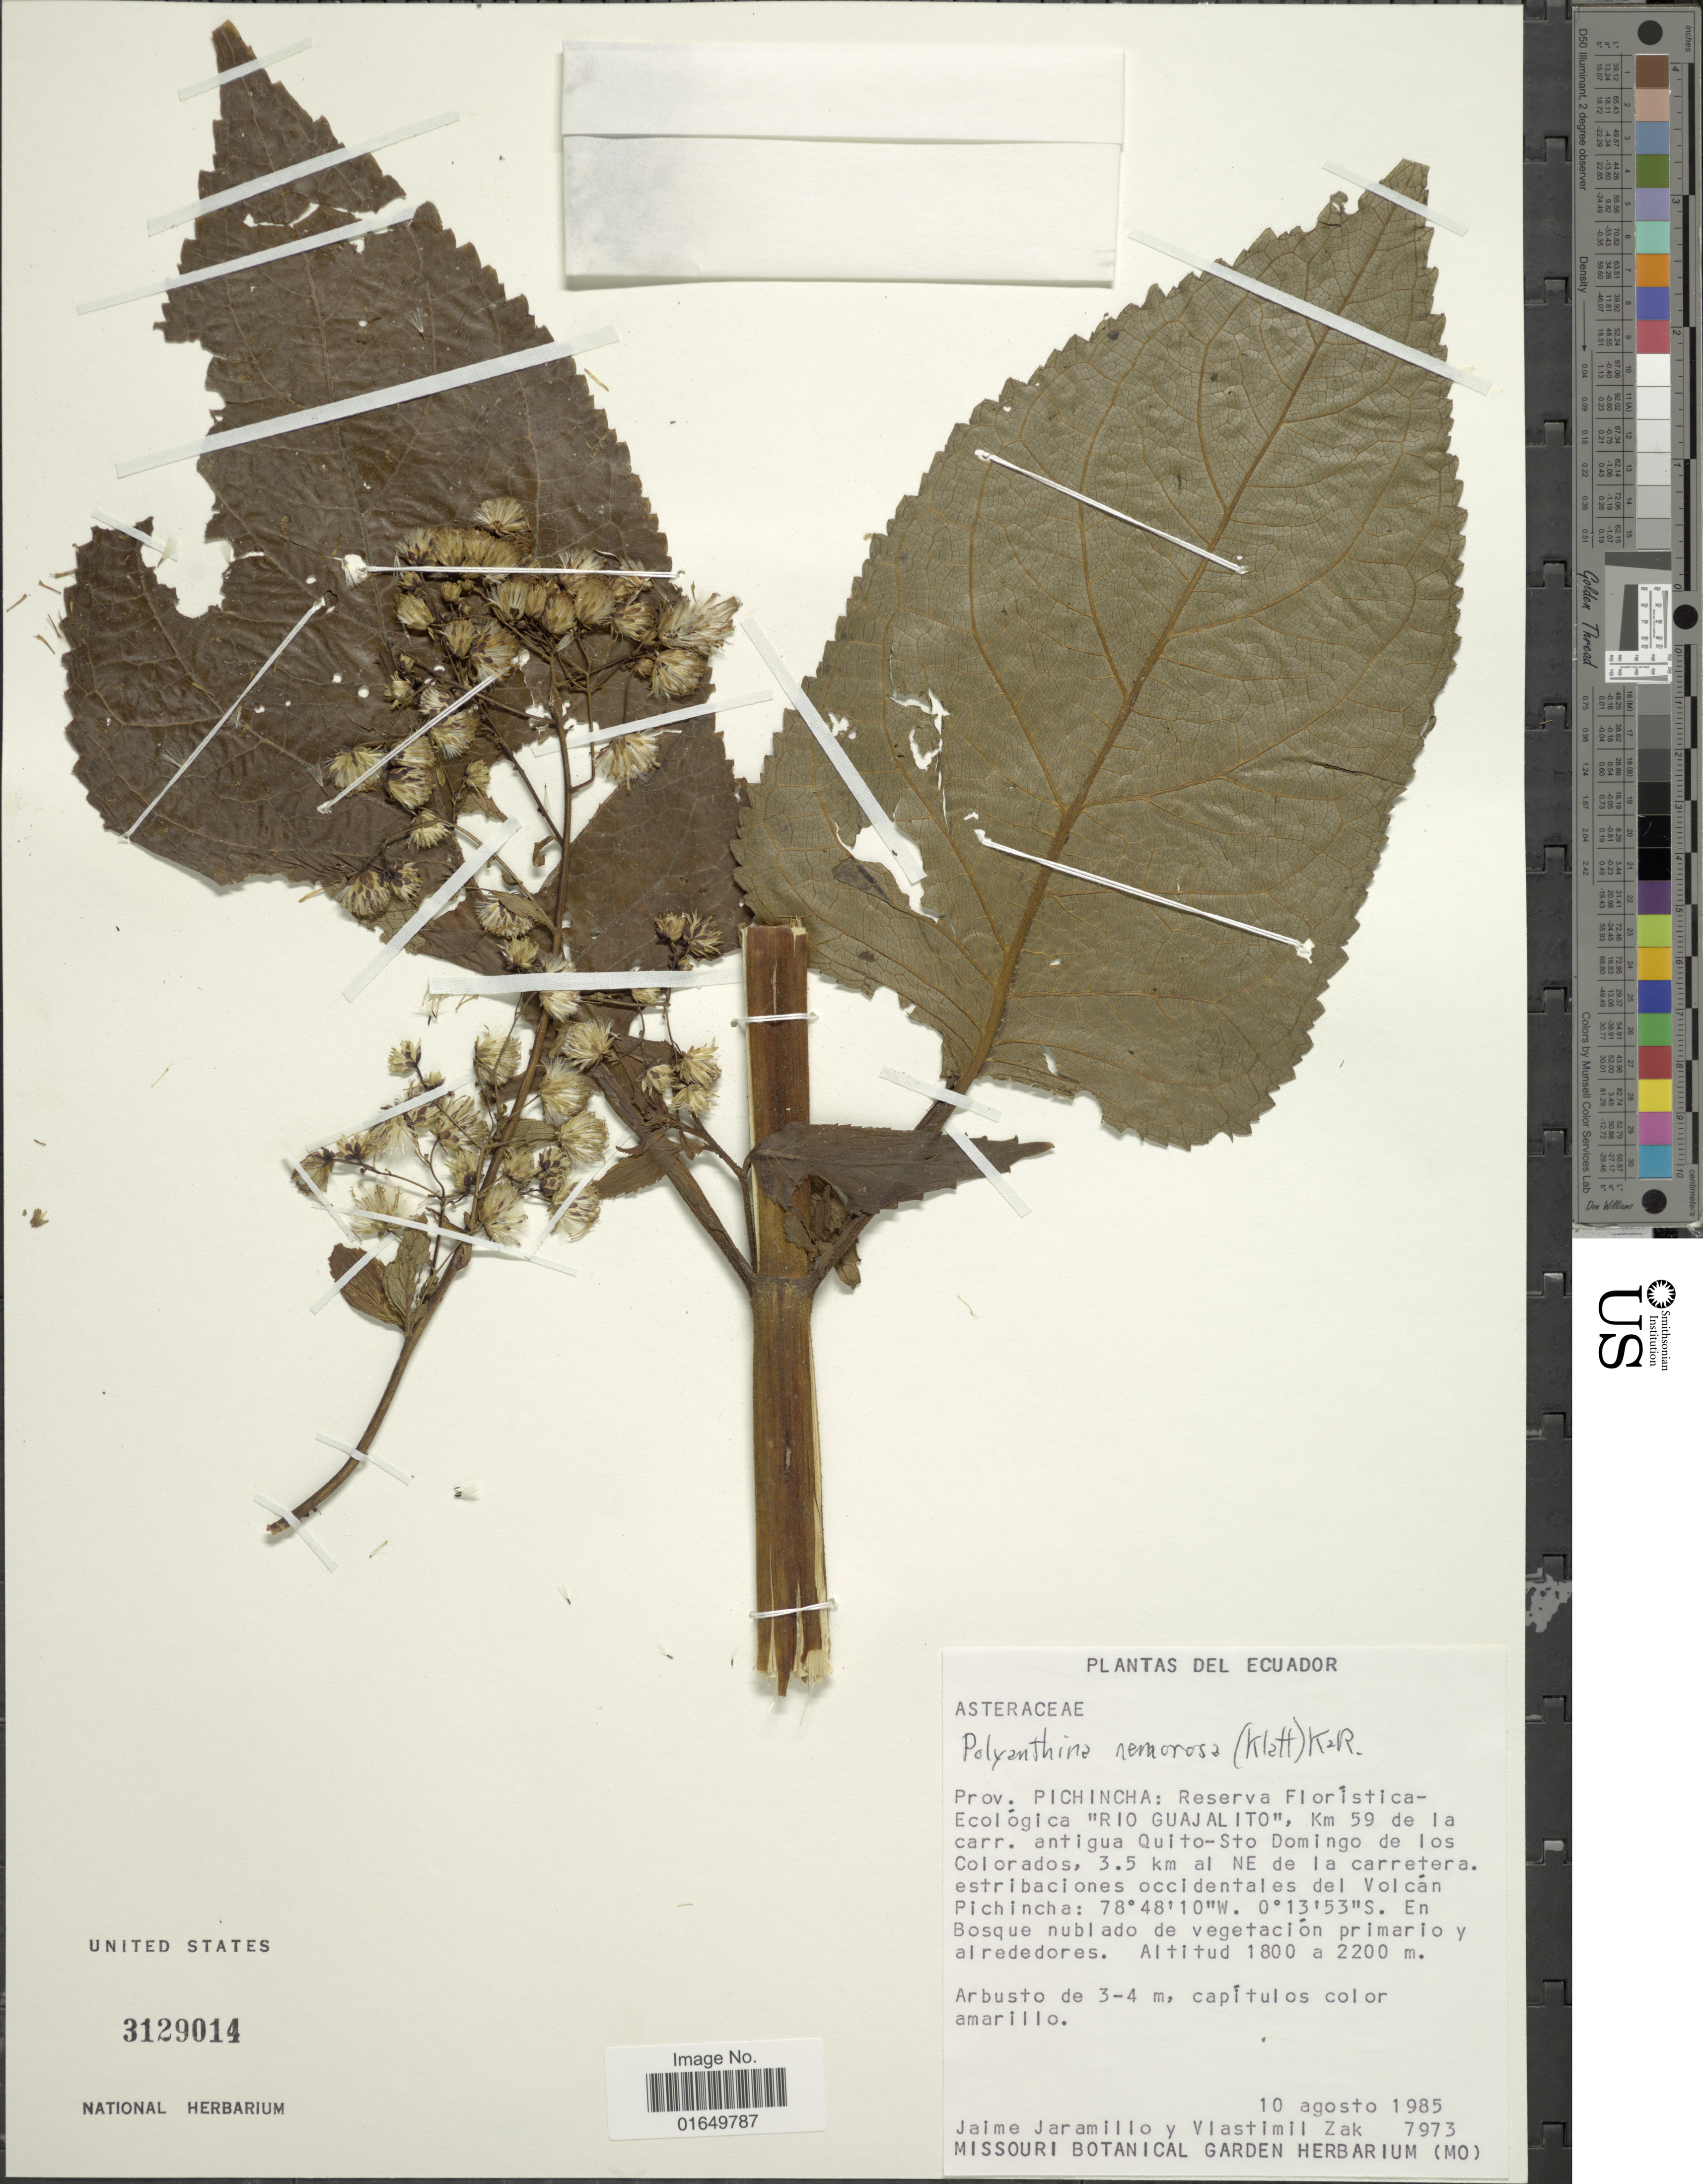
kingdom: Plantae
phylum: Tracheophyta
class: Magnoliopsida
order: Asterales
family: Asteraceae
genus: Polyanthina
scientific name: Polyanthina nemorosa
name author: (Klatt) R.M. King & H. Rob.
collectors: J. Jaramillo & V. Zak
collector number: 7973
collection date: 1985-08-10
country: Ecuador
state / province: Pichincha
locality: Reserva Floristica-Ecológica "Rio Guajalito", Km 59 de la carr. antigua Quito-Sto Domingo de los Colorades, 3.5 km al NE de la carretera. estribaciones occidentales del Volcán Pichincha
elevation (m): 1800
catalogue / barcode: US 3129014